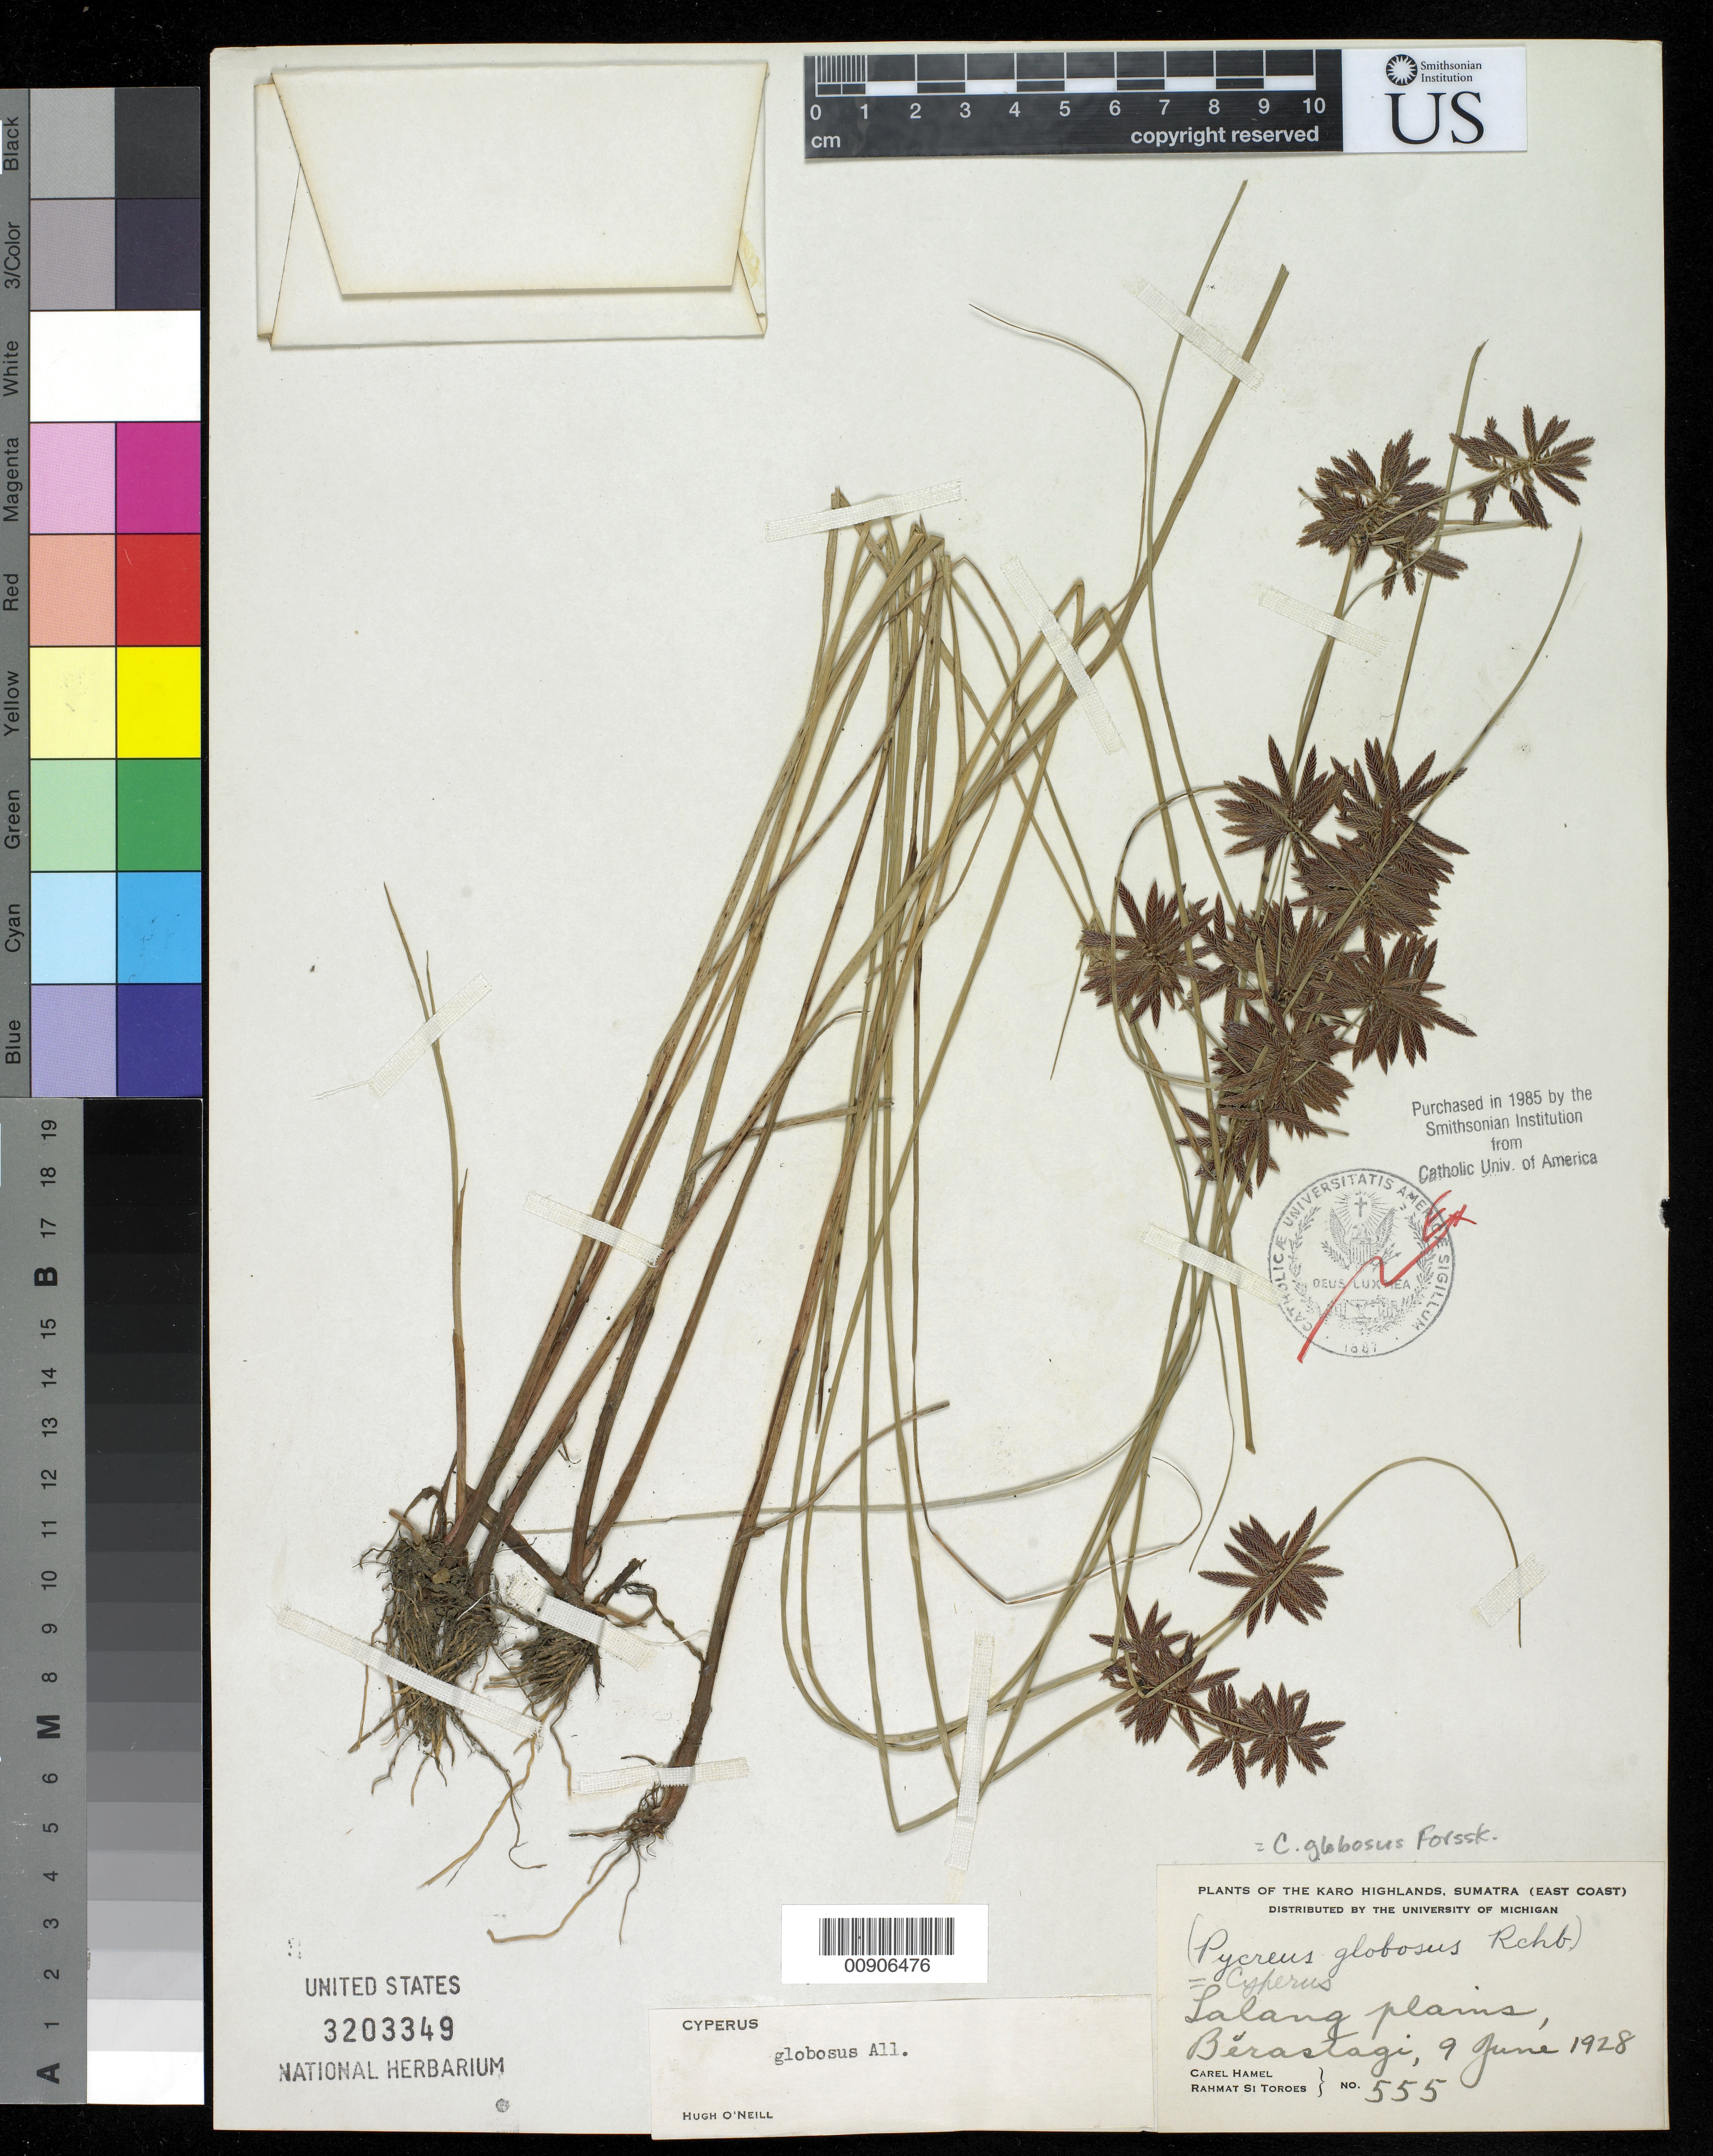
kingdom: Plantae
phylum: Tracheophyta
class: Liliopsida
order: Poales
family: Cyperaceae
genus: Cyperus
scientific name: Cyperus flavidus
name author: Retz.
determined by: Strong, Mark T., (BOT), Smithsonian Institution - National Museum of Natural History (UNITED STATES)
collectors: C. Hamel & Rahmat Si Boeea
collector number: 555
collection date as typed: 09 Jun 1928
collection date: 1928-06-09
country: Indonesia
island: Sumatra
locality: Karo Highlands, Lalang plains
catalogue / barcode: US 3203349